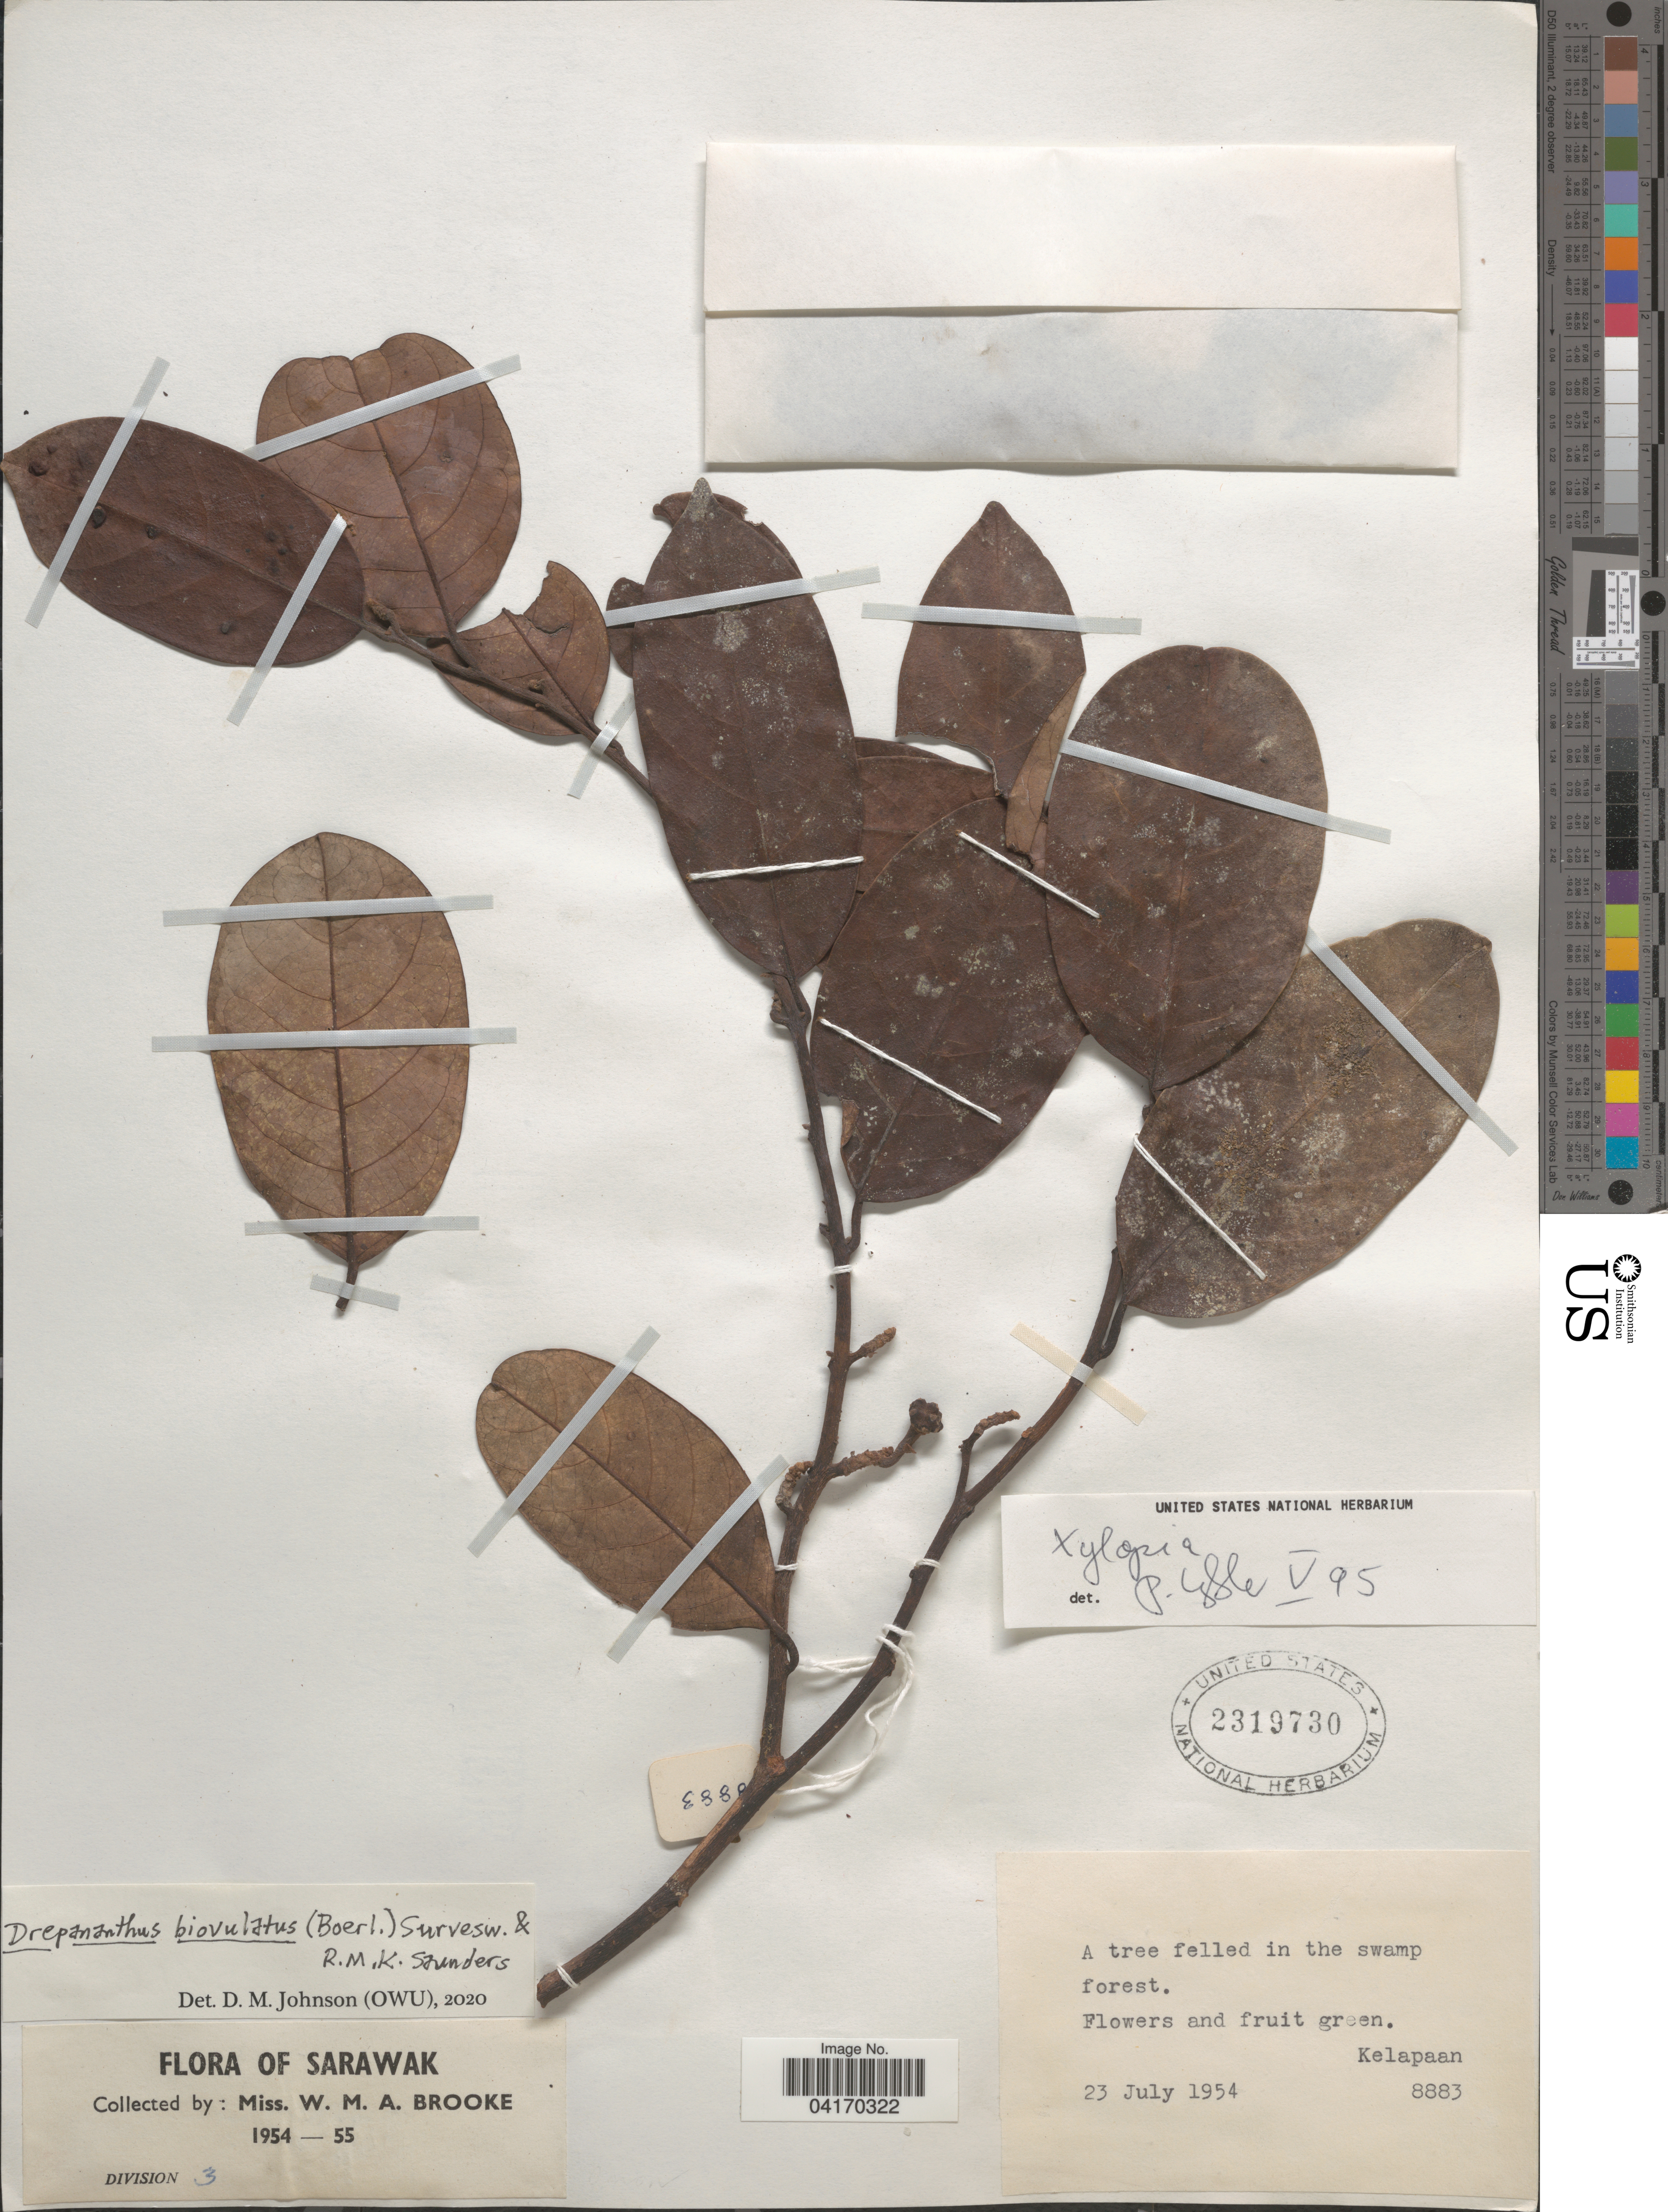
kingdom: Plantae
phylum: Tracheophyta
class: Magnoliopsida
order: Magnoliales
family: Annonaceae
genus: Drepananthus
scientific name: Drepananthus biovulatus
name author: (Boerl.) Surveswaran & R.M.K. Saunders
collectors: W. Brooke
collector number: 8883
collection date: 1954-07-23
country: Malaysia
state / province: Sarawak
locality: Kelapaan.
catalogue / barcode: US 2319730